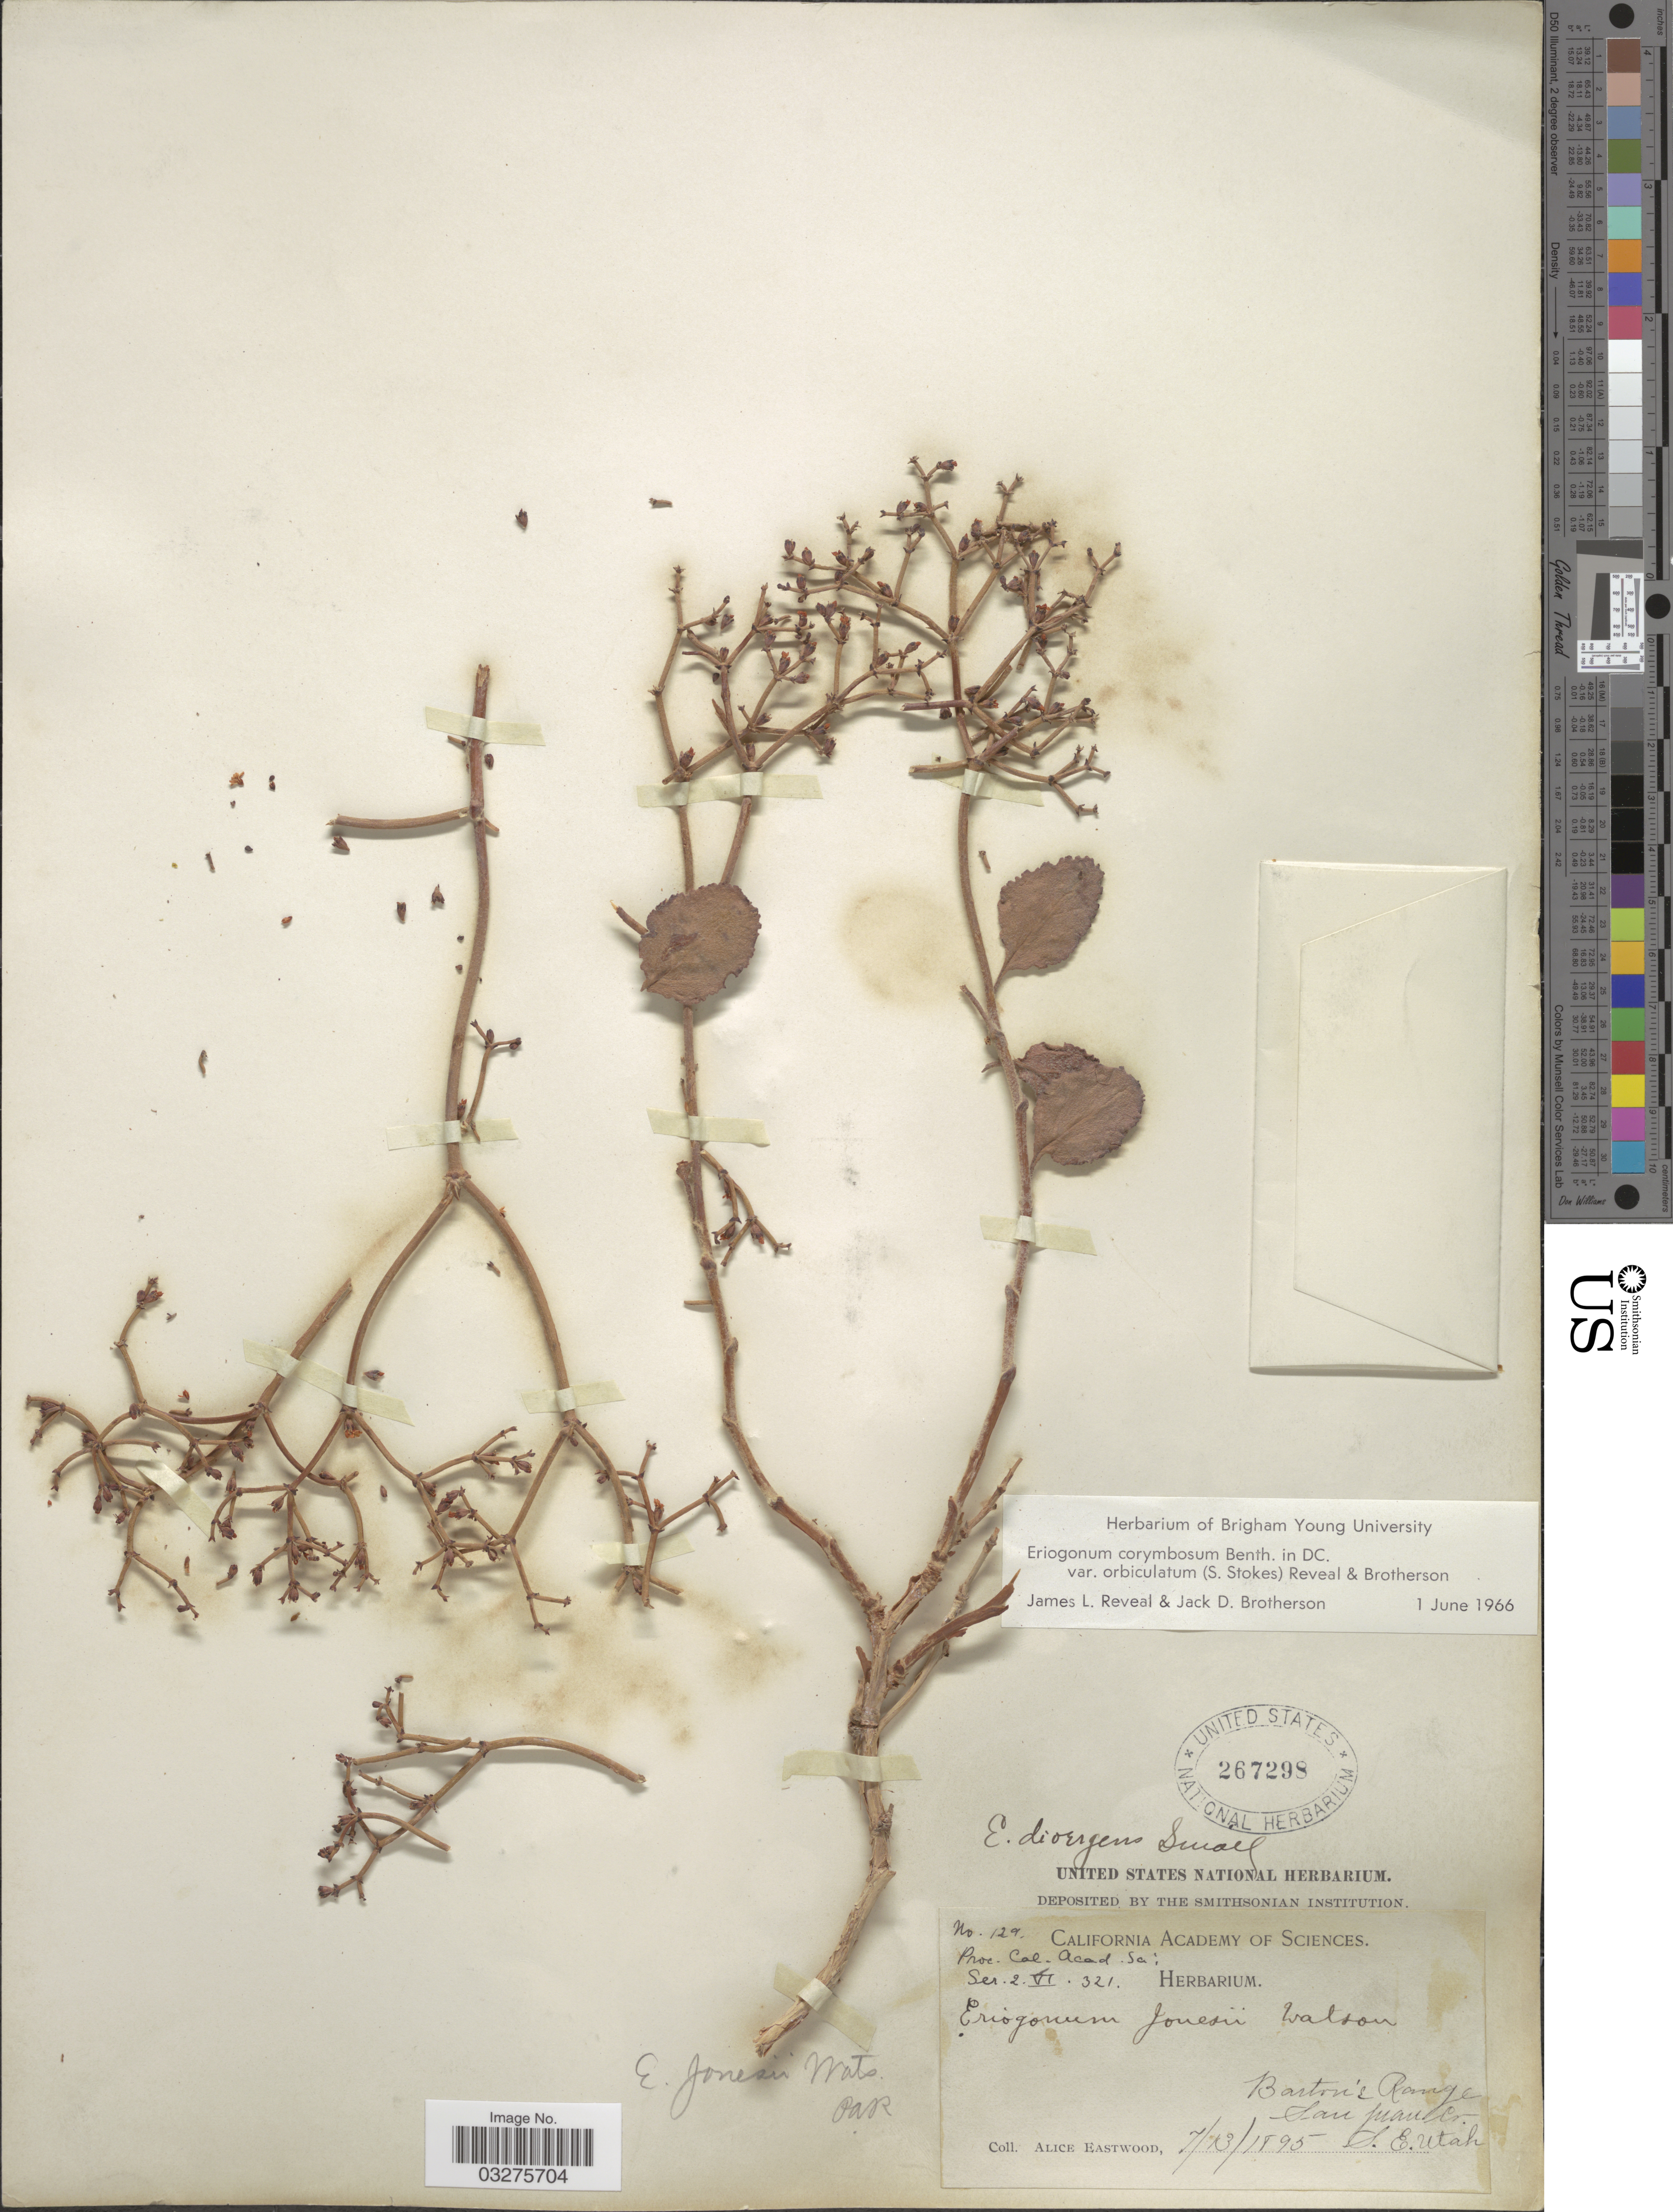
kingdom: Plantae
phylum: Tracheophyta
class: Magnoliopsida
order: Caryophyllales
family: Polygonaceae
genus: Eriogonum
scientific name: Eriogonum corymbosum var. orbiculatum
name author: (S. Stokes) Reveal & Brotherson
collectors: A. Eastwood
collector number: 129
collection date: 1895-07-13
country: United States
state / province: Utah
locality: Barton's Range, San Juan Co. S. E. Utah.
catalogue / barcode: US 267298